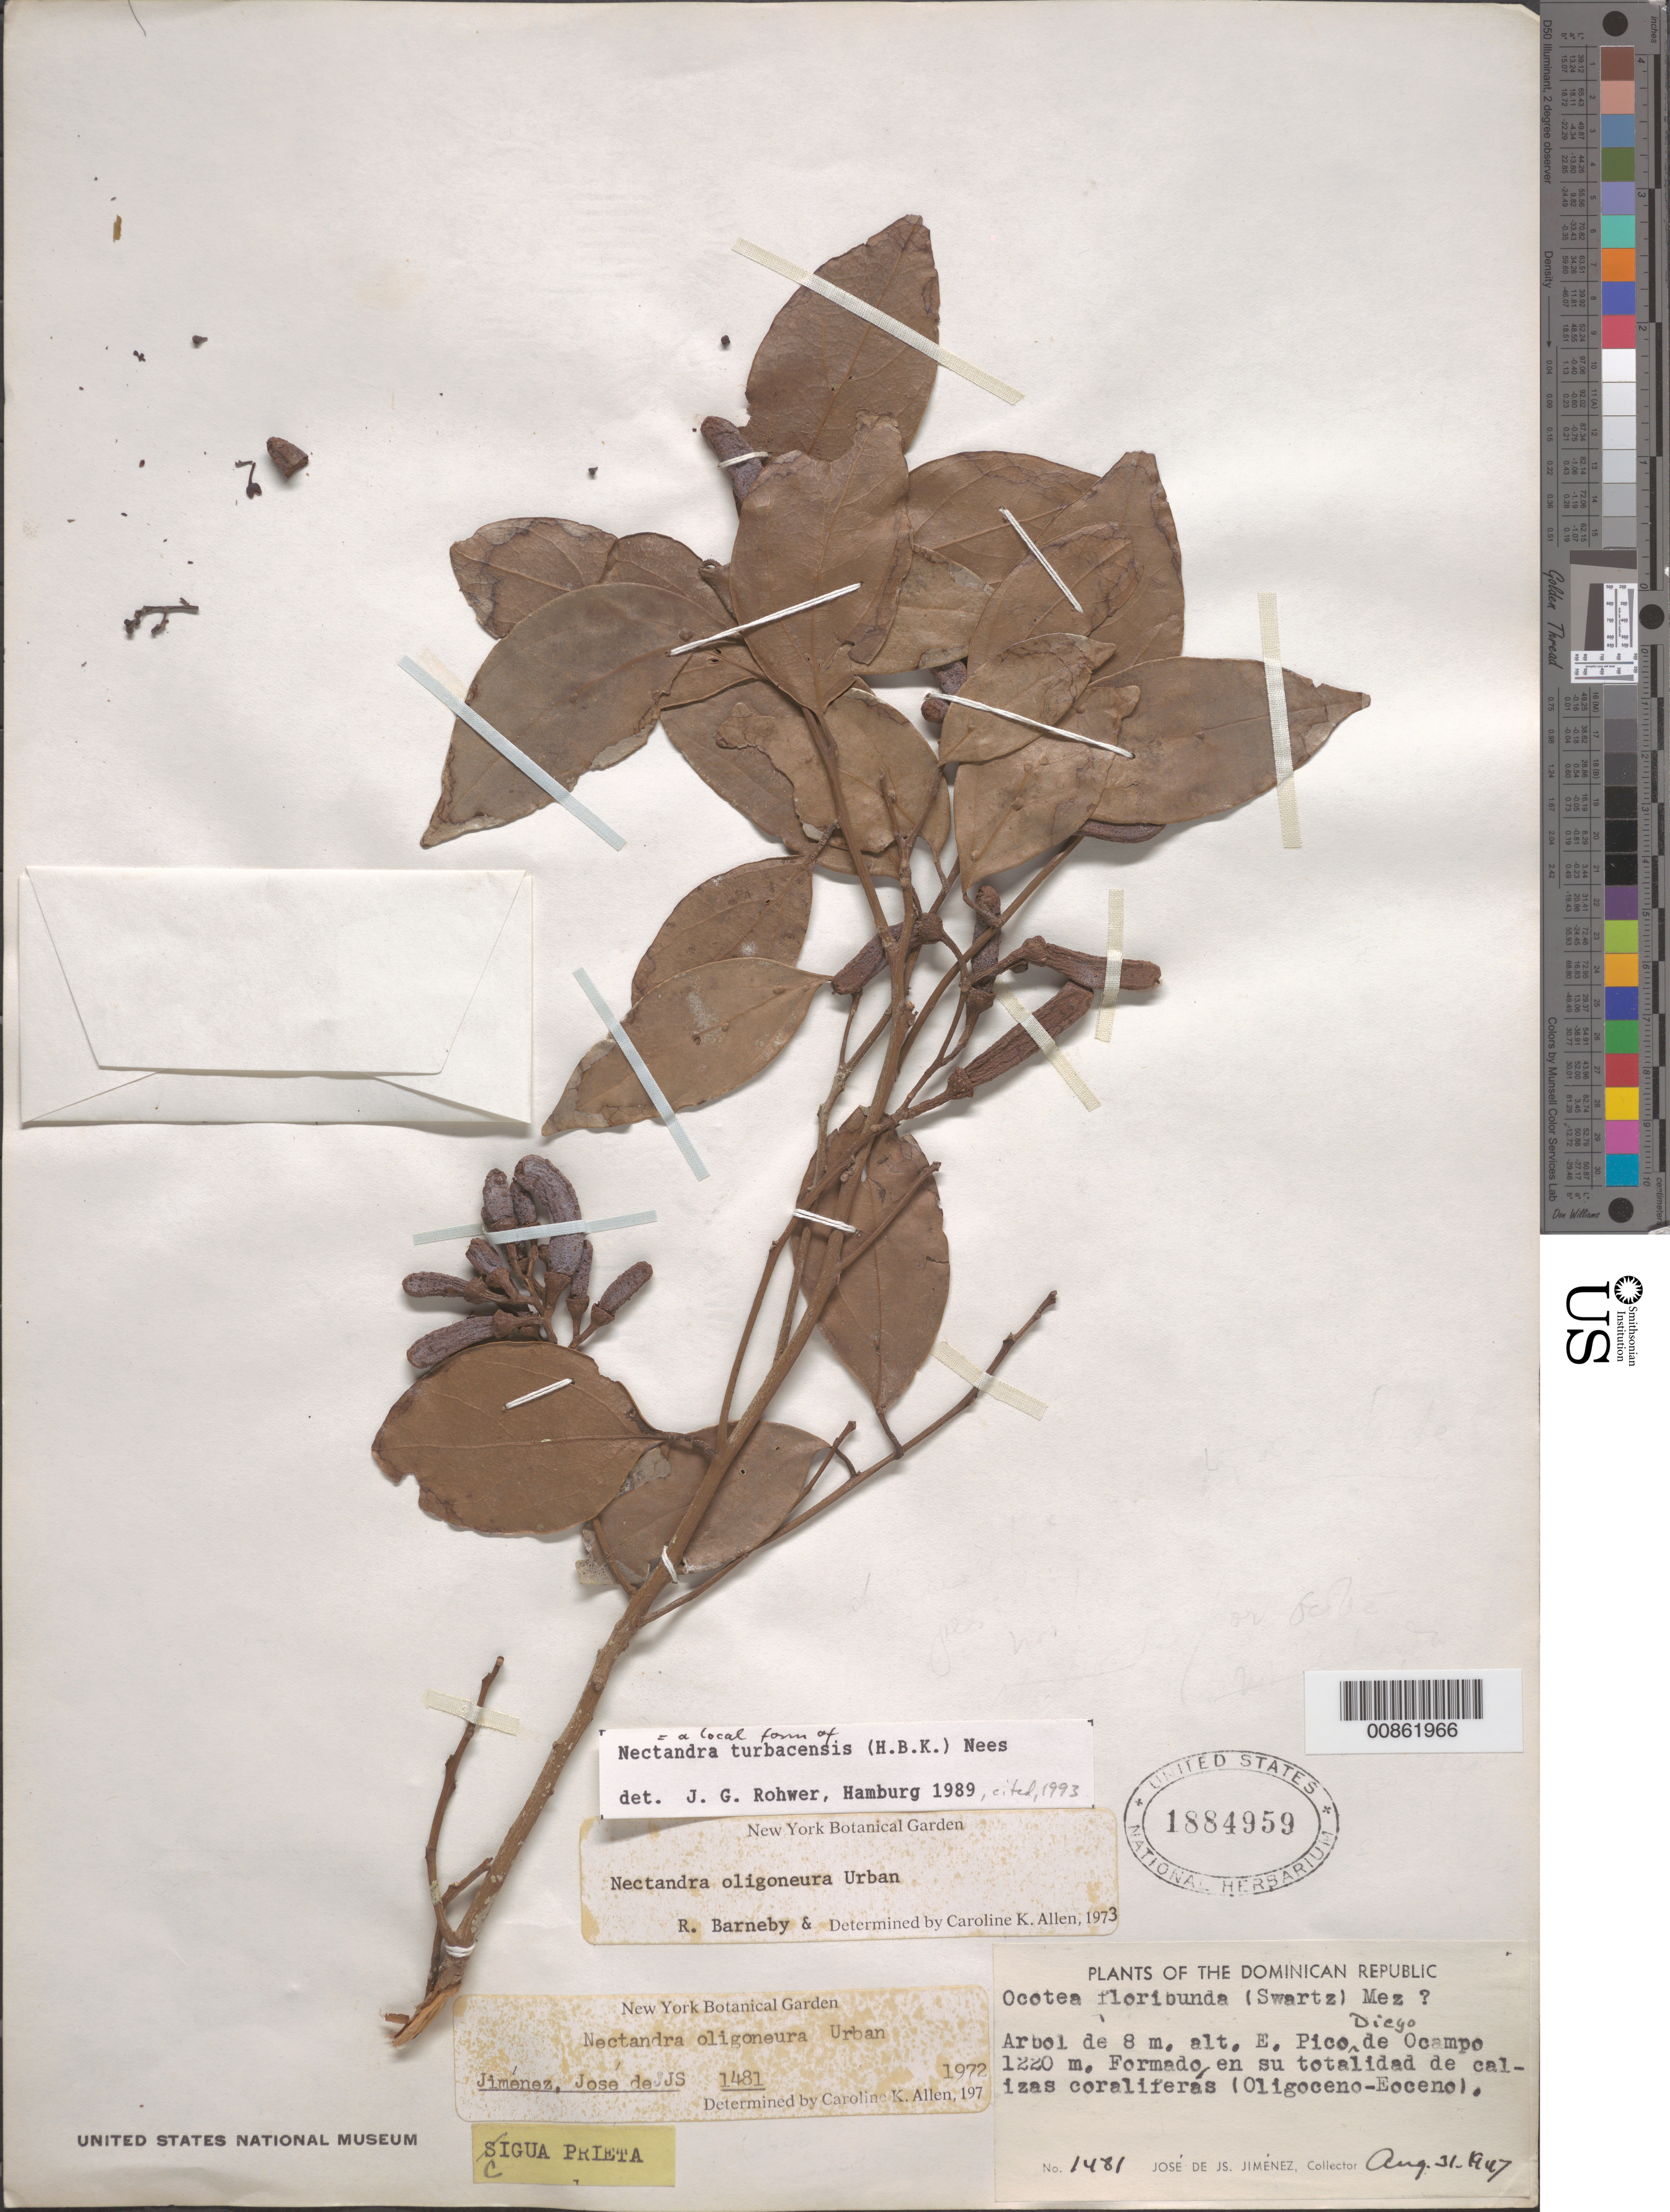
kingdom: Plantae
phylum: Tracheophyta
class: Magnoliopsida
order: Laurales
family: Lauraceae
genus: Nectandra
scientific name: Nectandra turbacensis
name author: (Kunth) Nees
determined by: Rohwer, J. G.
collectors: J. J. Jiménez Almonte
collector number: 1481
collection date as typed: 31 Aug 1947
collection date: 1947-08-31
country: Dominican Republic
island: Hispaniola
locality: E. Pico Diego de Ocampo.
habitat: Formado en su totalidad de calizas coralíferas (Oligoceno-Eoceno).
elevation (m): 1220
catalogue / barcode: US 1884959